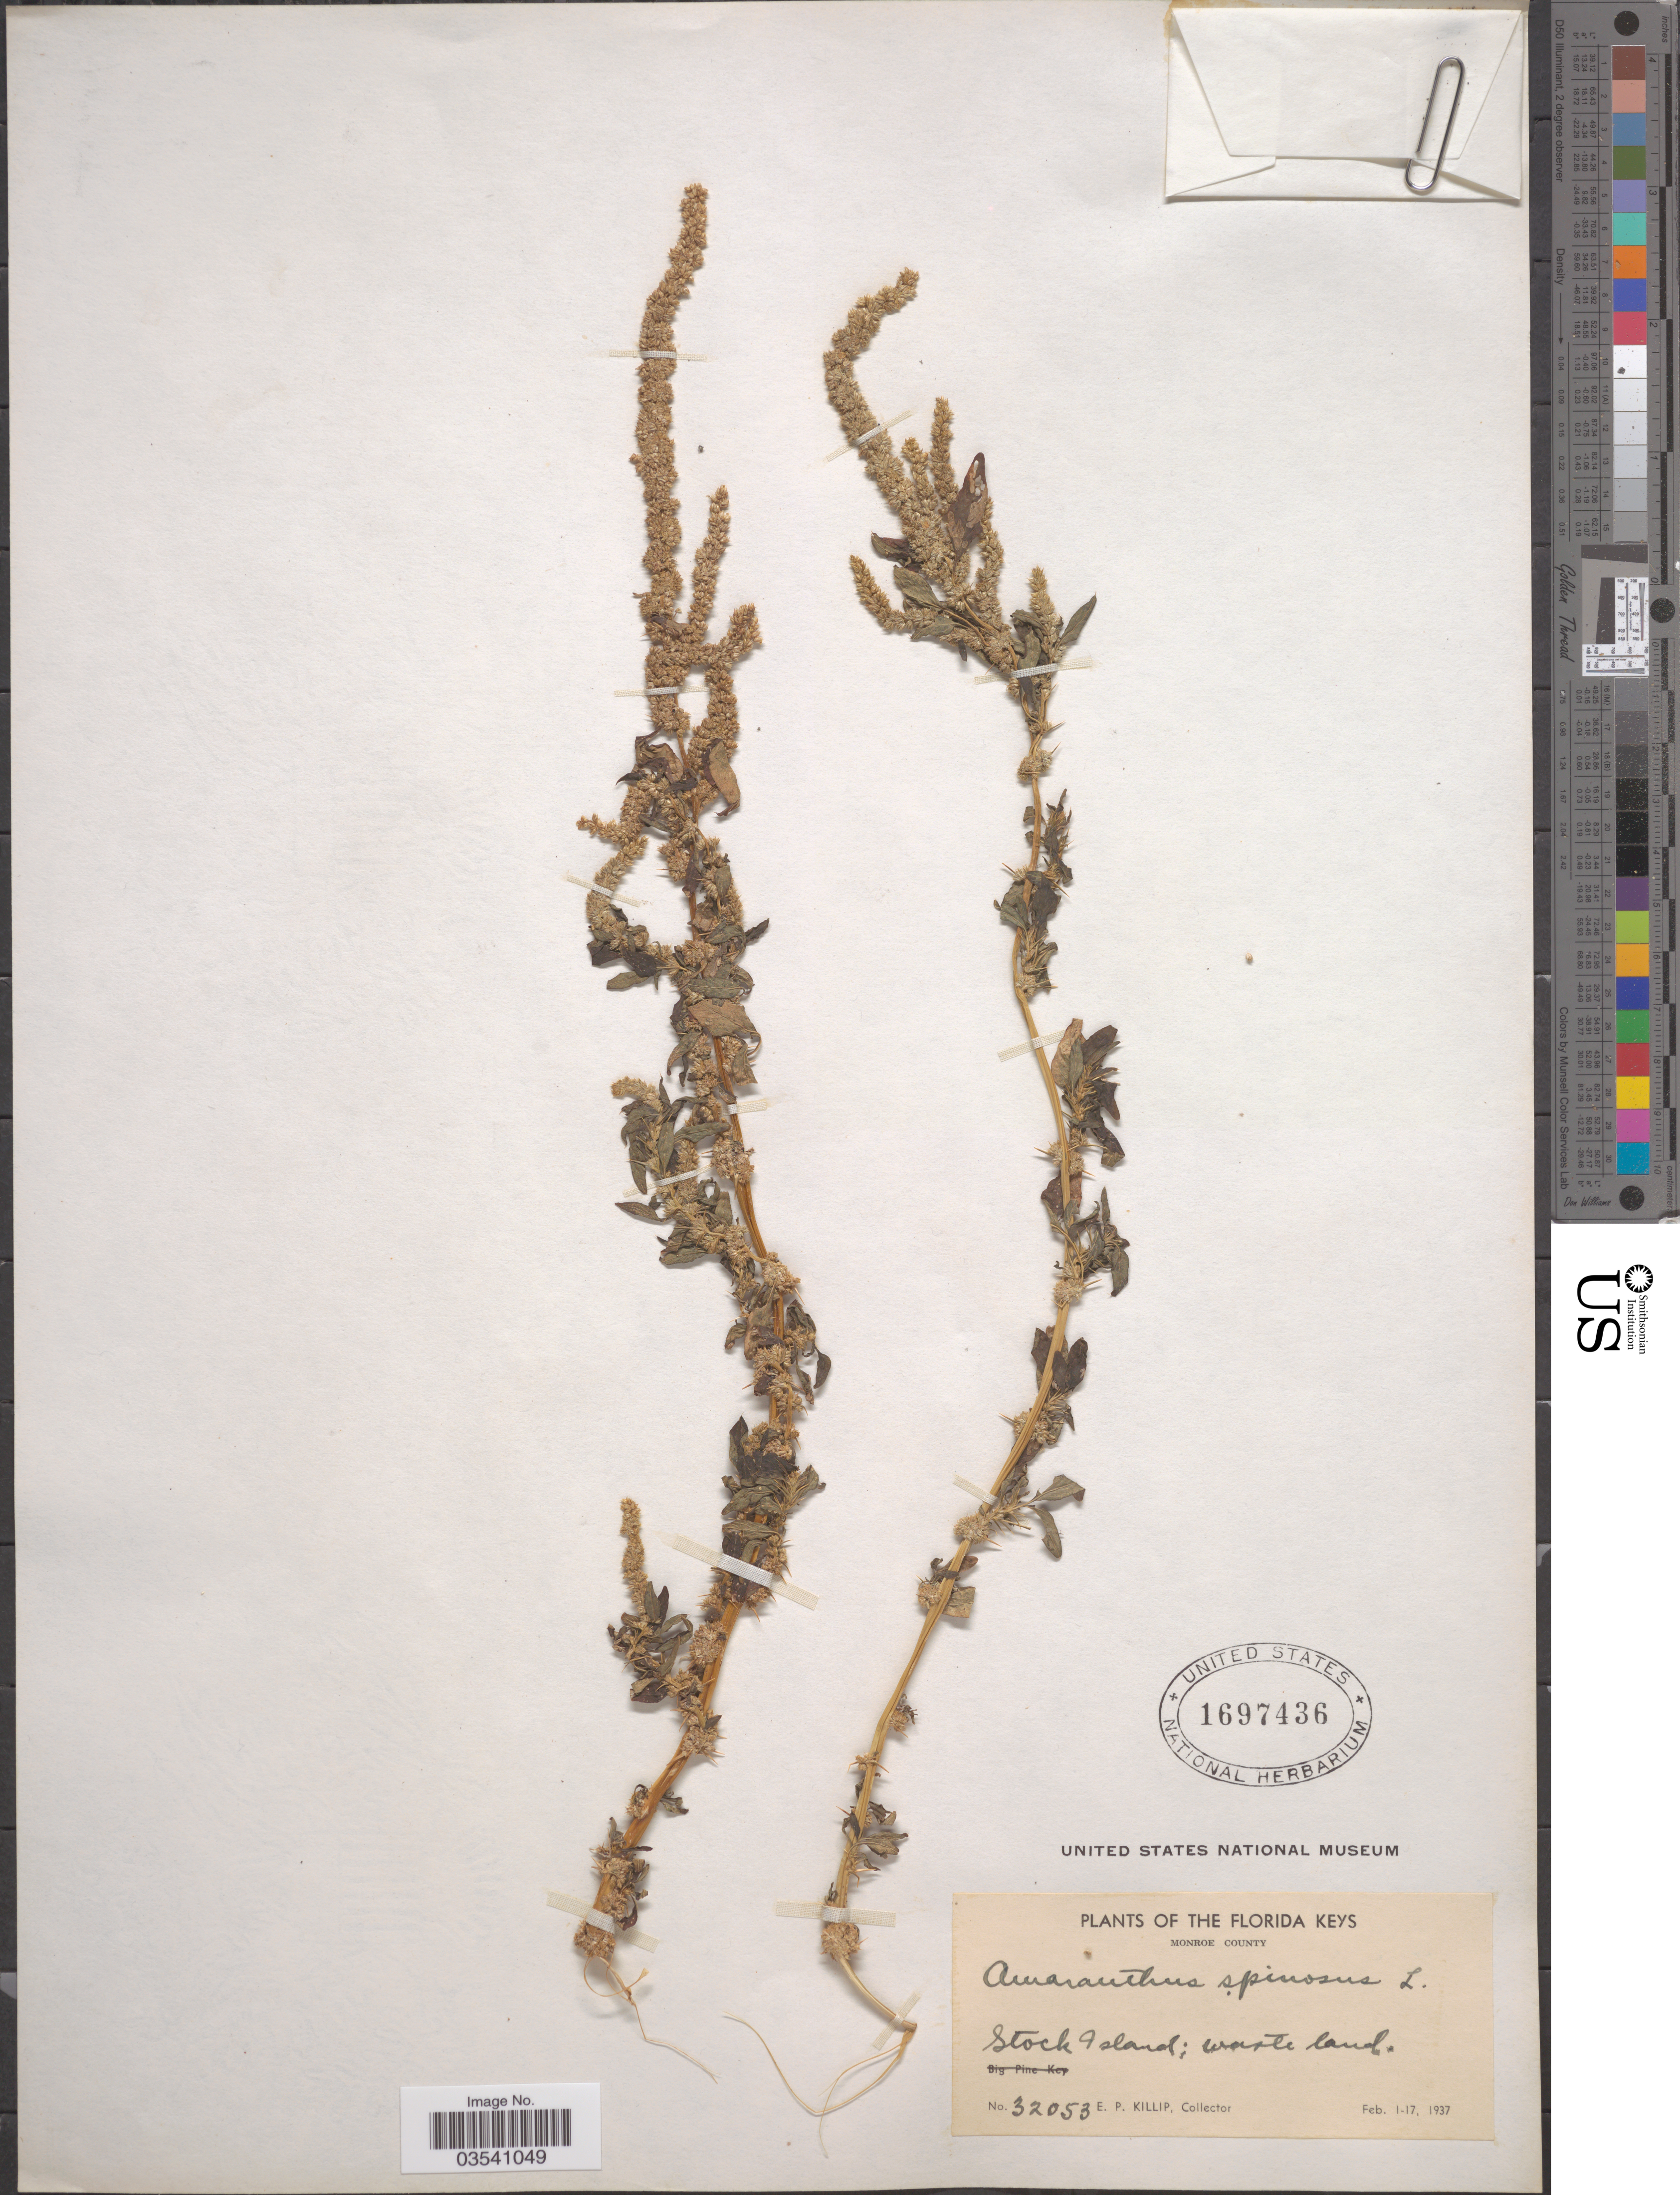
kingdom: Plantae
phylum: Tracheophyta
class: Magnoliopsida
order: Caryophyllales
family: Amaranthaceae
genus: Amaranthus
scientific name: Amaranthus spinosus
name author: L.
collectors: E. P. Killip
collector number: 32053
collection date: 1937-02-01/1937-02-17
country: United States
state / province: Florida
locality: Florida Keys. Monroe County. Stock Island; waste land.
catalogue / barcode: US 1697436